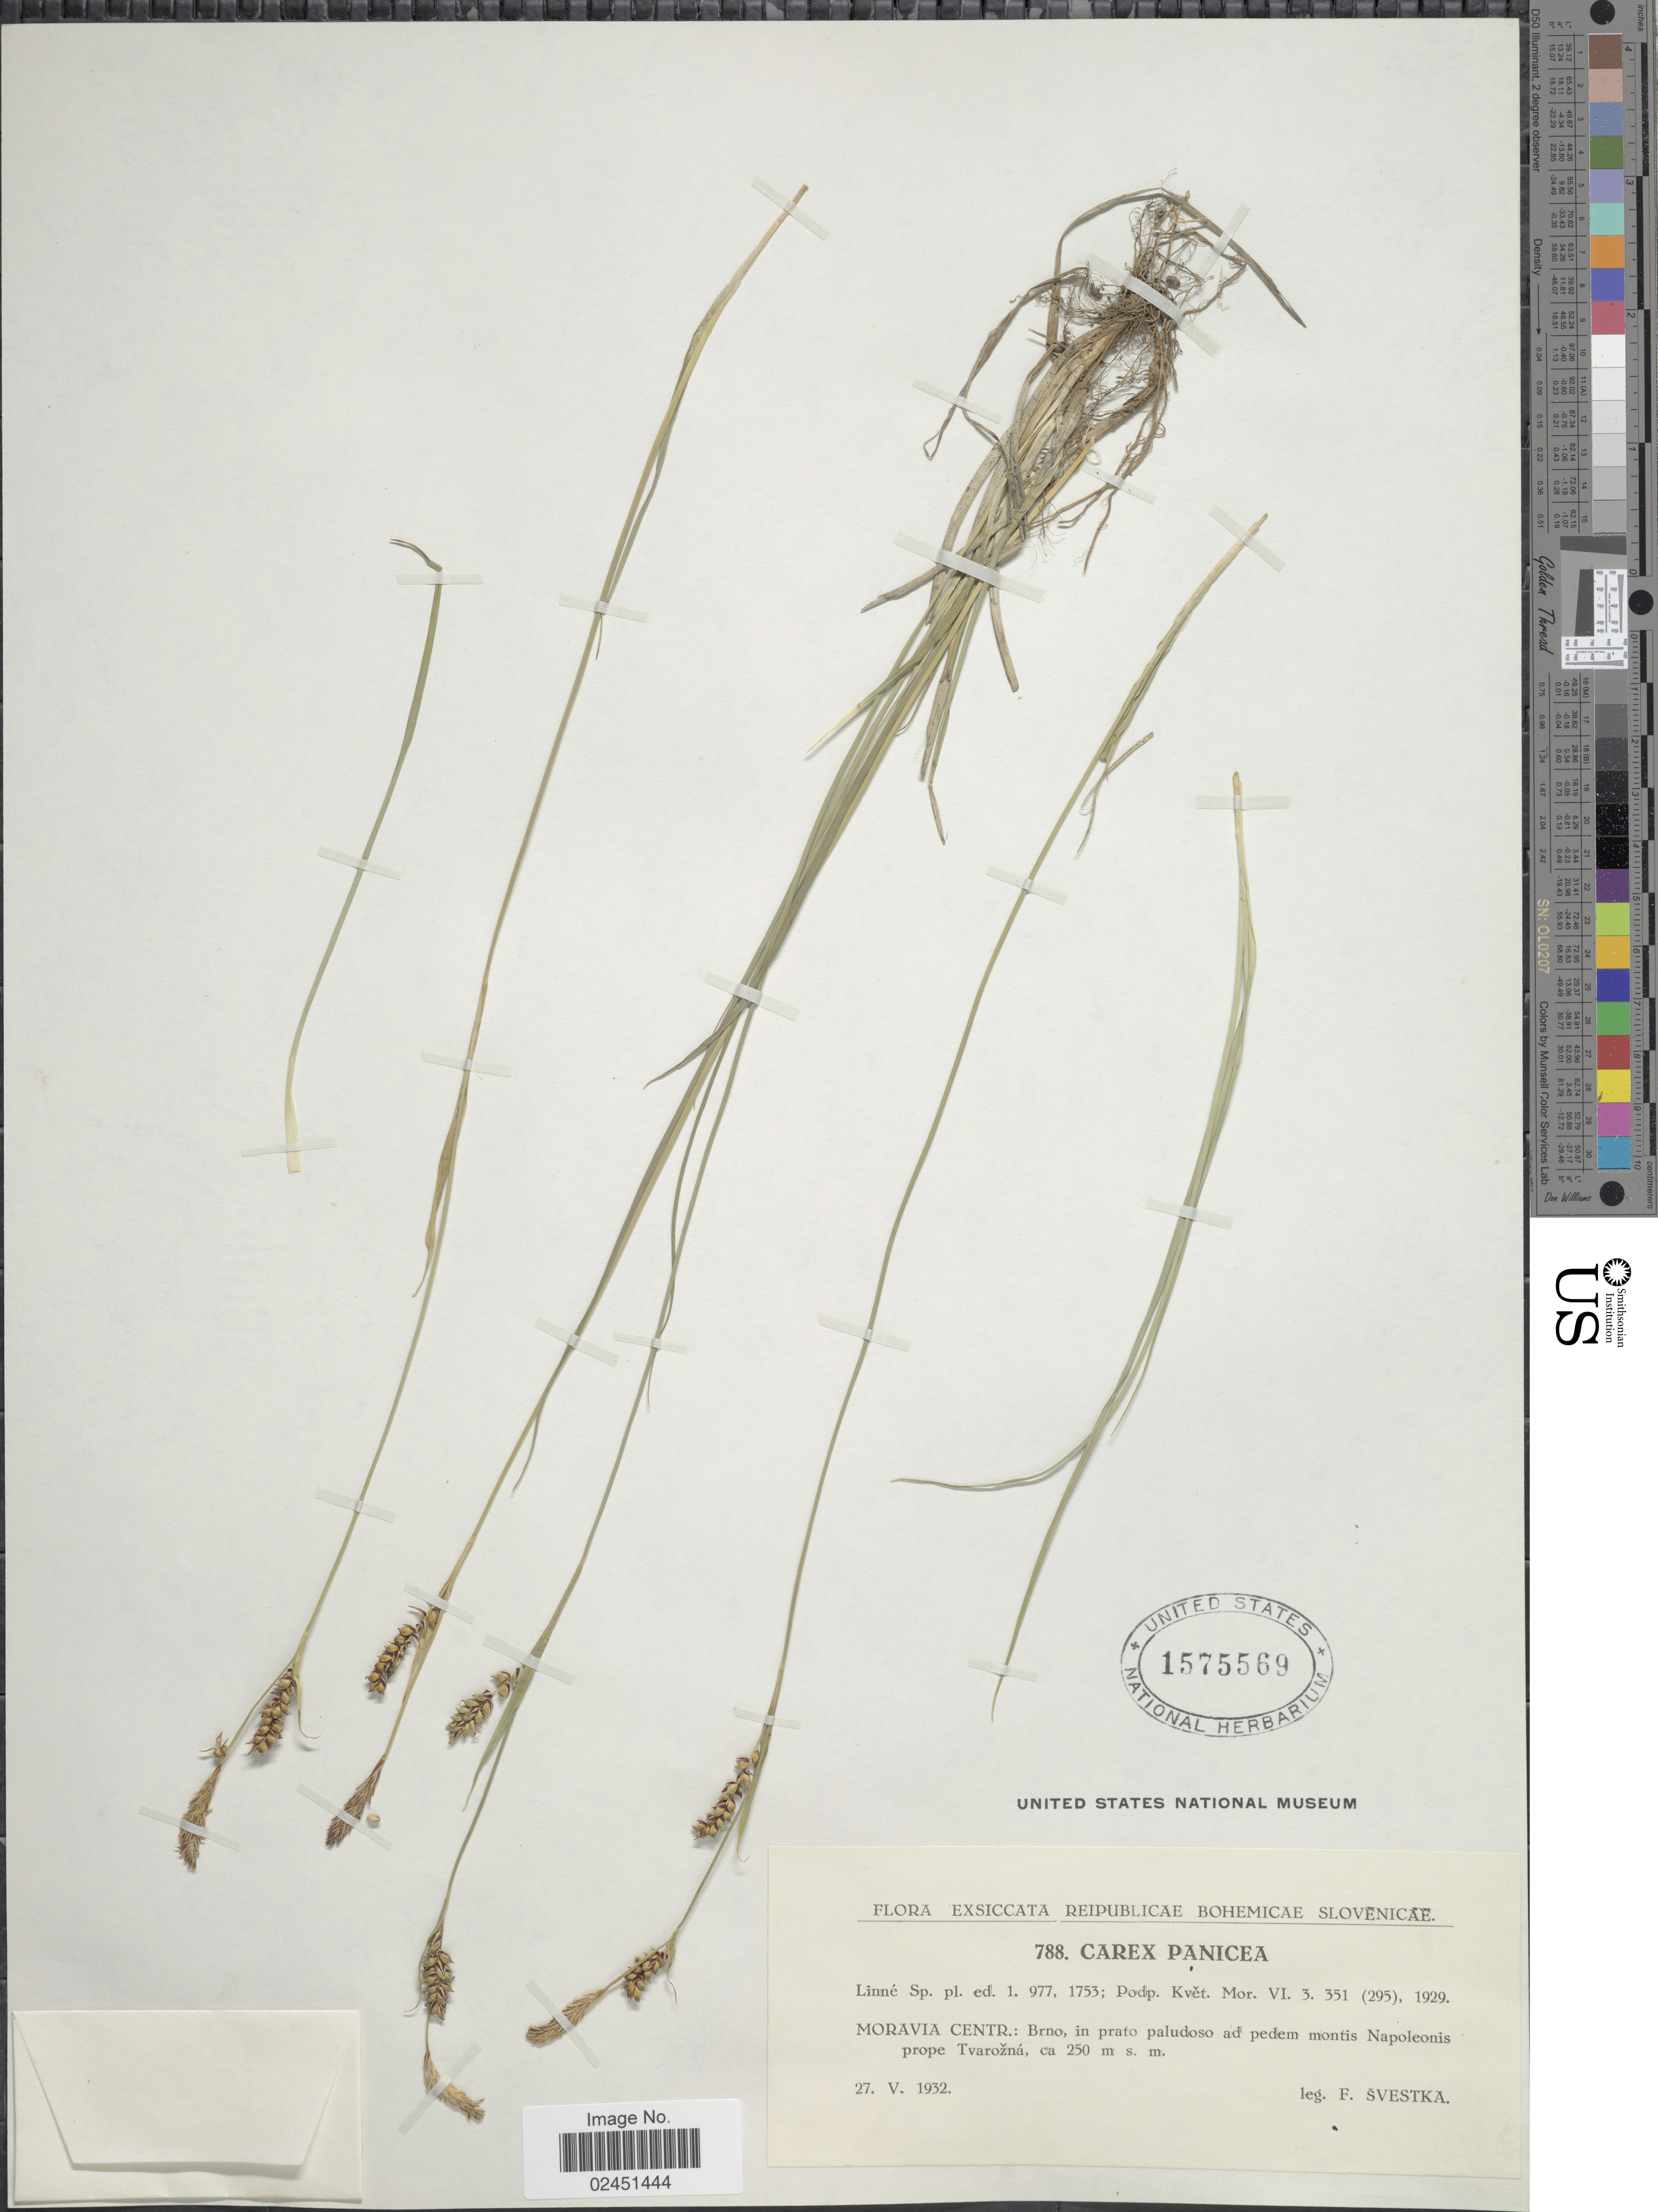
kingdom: Plantae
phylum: Tracheophyta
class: Liliopsida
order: Poales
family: Cyperaceae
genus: Carex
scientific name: Carex panicea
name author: L.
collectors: F. Svestka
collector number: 788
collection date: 1932-05-27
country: Czechia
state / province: South Moravian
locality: Reipublicae Bohemicae Slovenicae, Moravia Centr.: Brno, in prato paludoso ad pedem montis Napoleonis prope Tvarozna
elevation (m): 250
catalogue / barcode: US 1575569